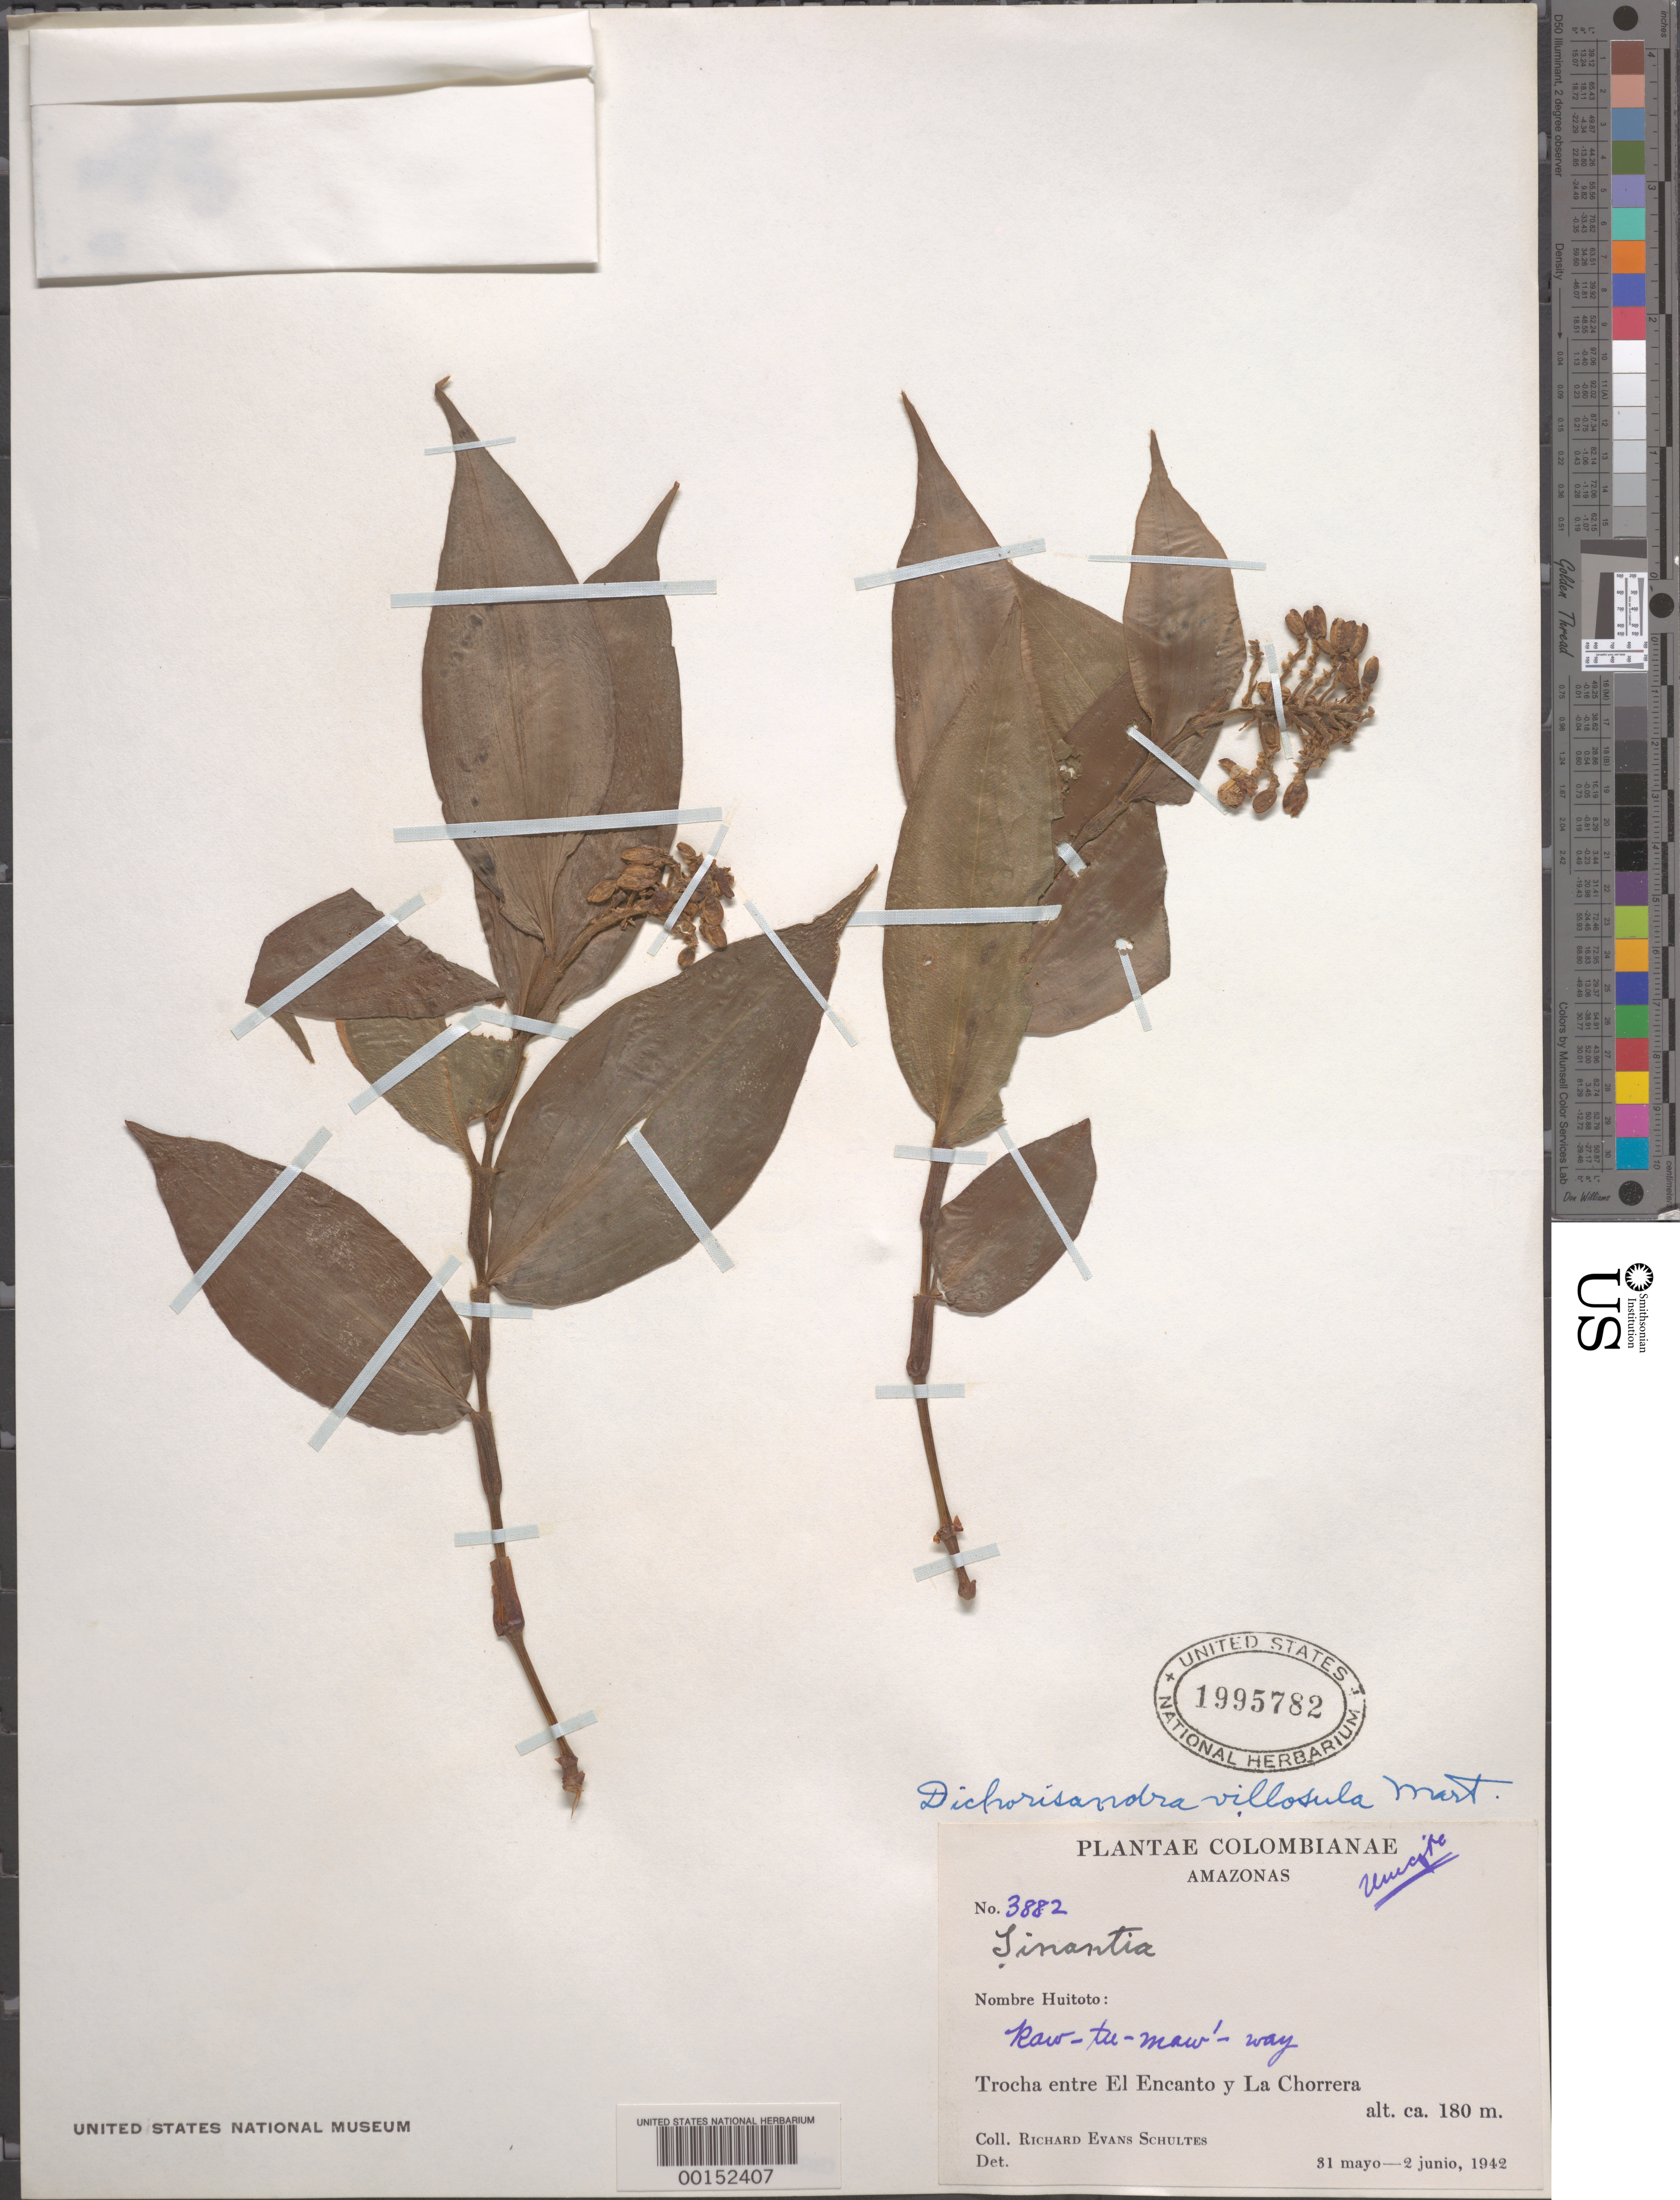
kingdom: Plantae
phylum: Tracheophyta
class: Liliopsida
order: Commelinales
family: Commelinaceae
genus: Dichorisandra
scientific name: Dichorisandra hexandra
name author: (Aubl.) Standl.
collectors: R. E. Schultes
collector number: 3882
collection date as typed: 31 May 1942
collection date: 1942-05-31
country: Colombia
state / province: Amazônas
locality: Trocha, between el Encanto and La Chorrera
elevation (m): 180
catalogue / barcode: US 1995782